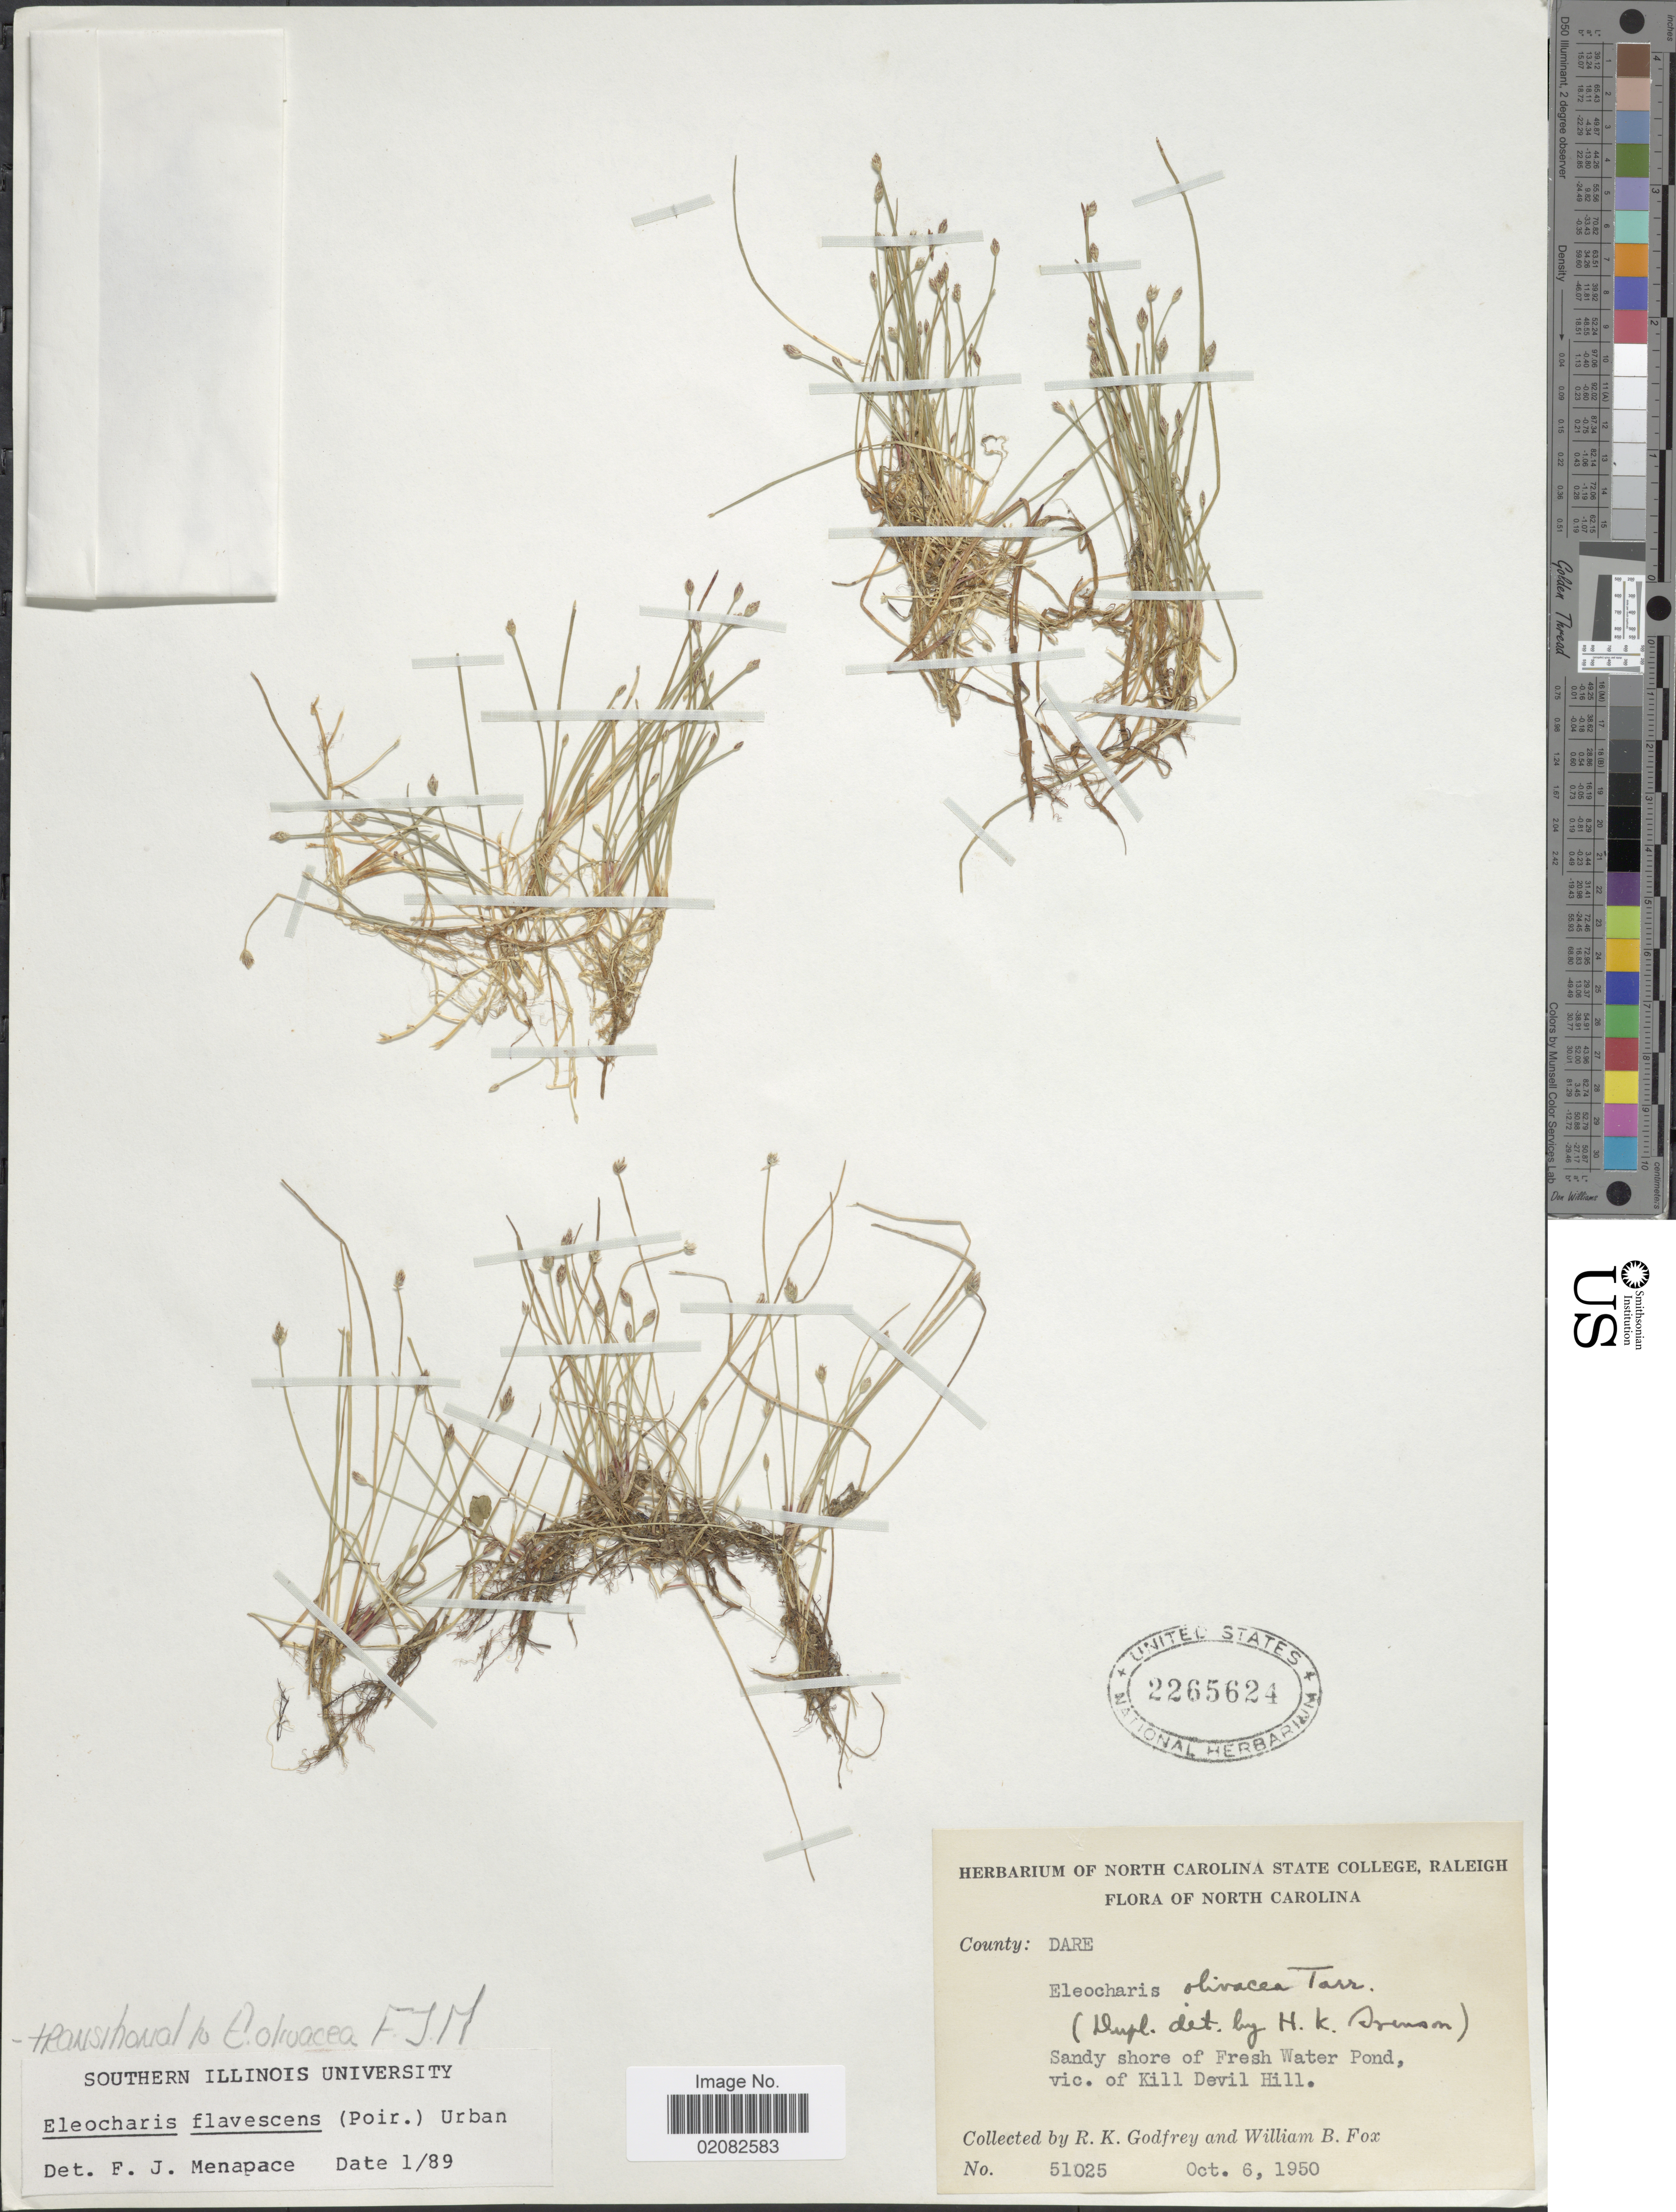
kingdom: Plantae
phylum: Tracheophyta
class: Liliopsida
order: Poales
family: Cyperaceae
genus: Eleocharis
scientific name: Eleocharis flavescens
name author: (Poir.) Urb.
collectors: R. K. Godfrey & W. B. Fox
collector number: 51025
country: United States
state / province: North Carolina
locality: Sandy shore of Fresh Water Pond, vic. of Kill Devil Hill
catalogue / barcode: US 2265624